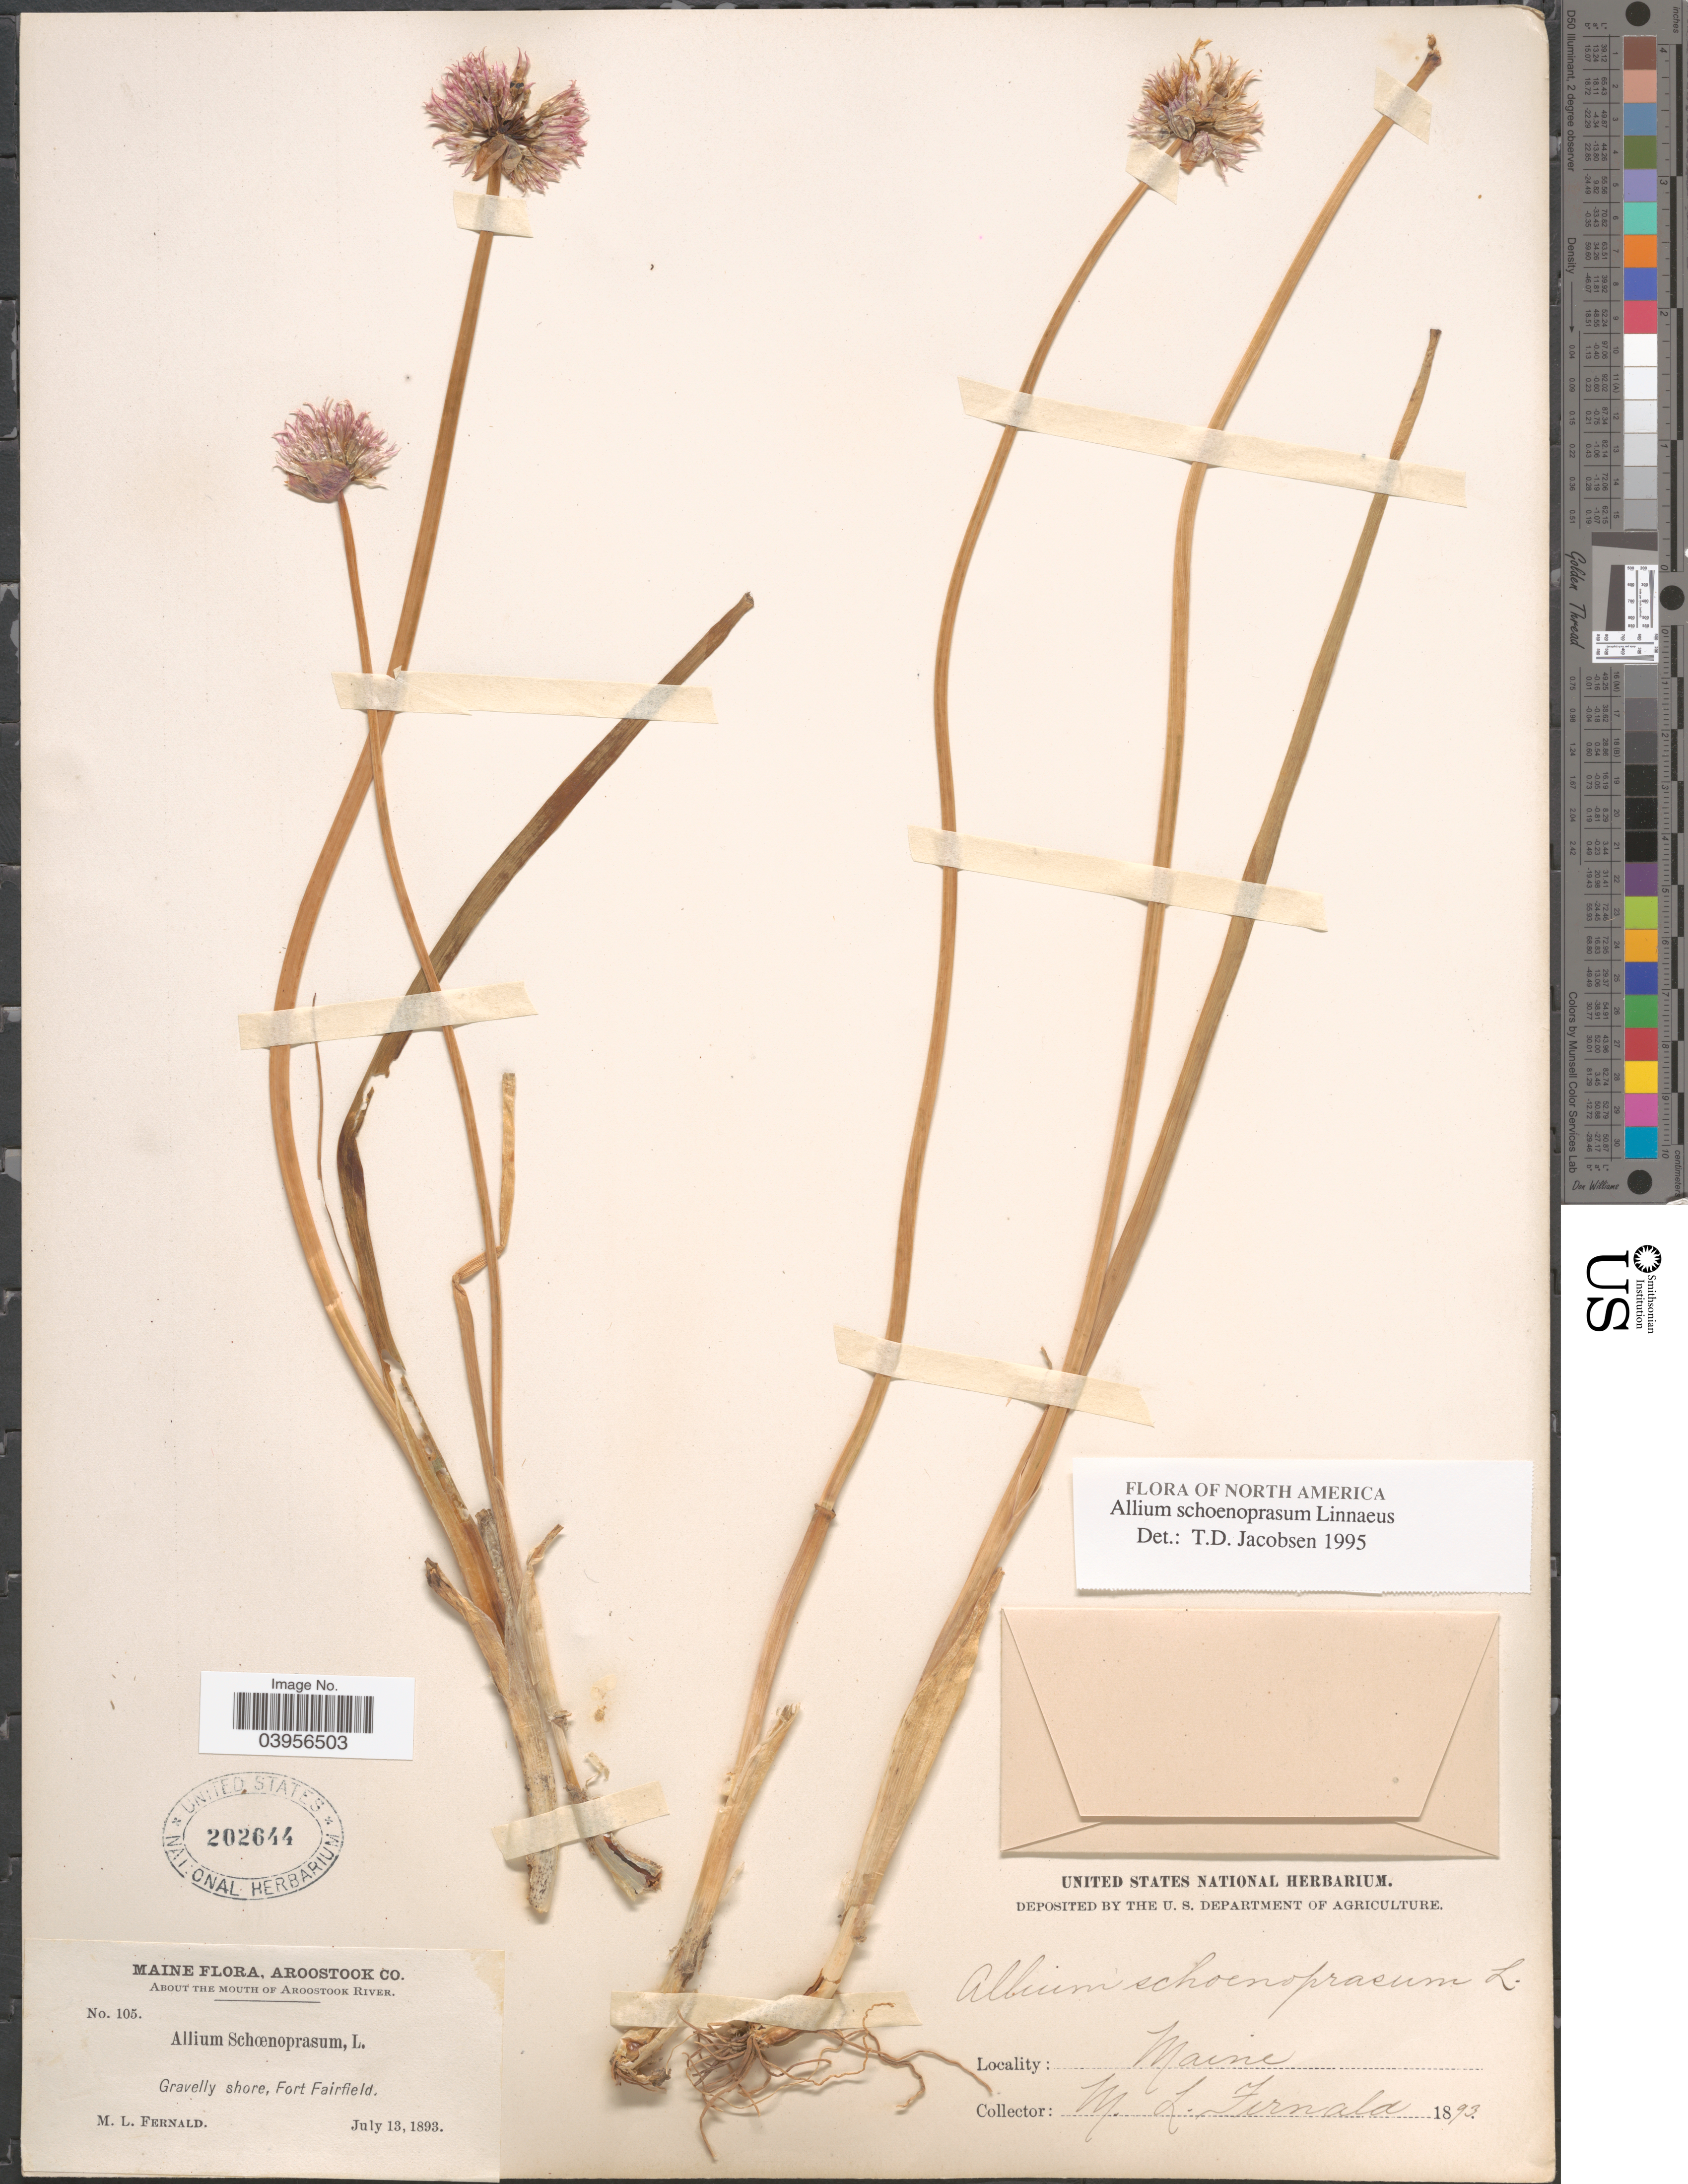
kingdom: Plantae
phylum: Tracheophyta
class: Liliopsida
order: Asparagales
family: Amaryllidaceae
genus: Allium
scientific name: Allium schoenoprasum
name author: L.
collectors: M. L. Fernald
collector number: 105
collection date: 1893-07-13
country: United States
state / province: Maine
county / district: Aroostook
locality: About the mouth of Aroostook River. Gravelly shore, Fort Fairfield.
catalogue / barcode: US 202644